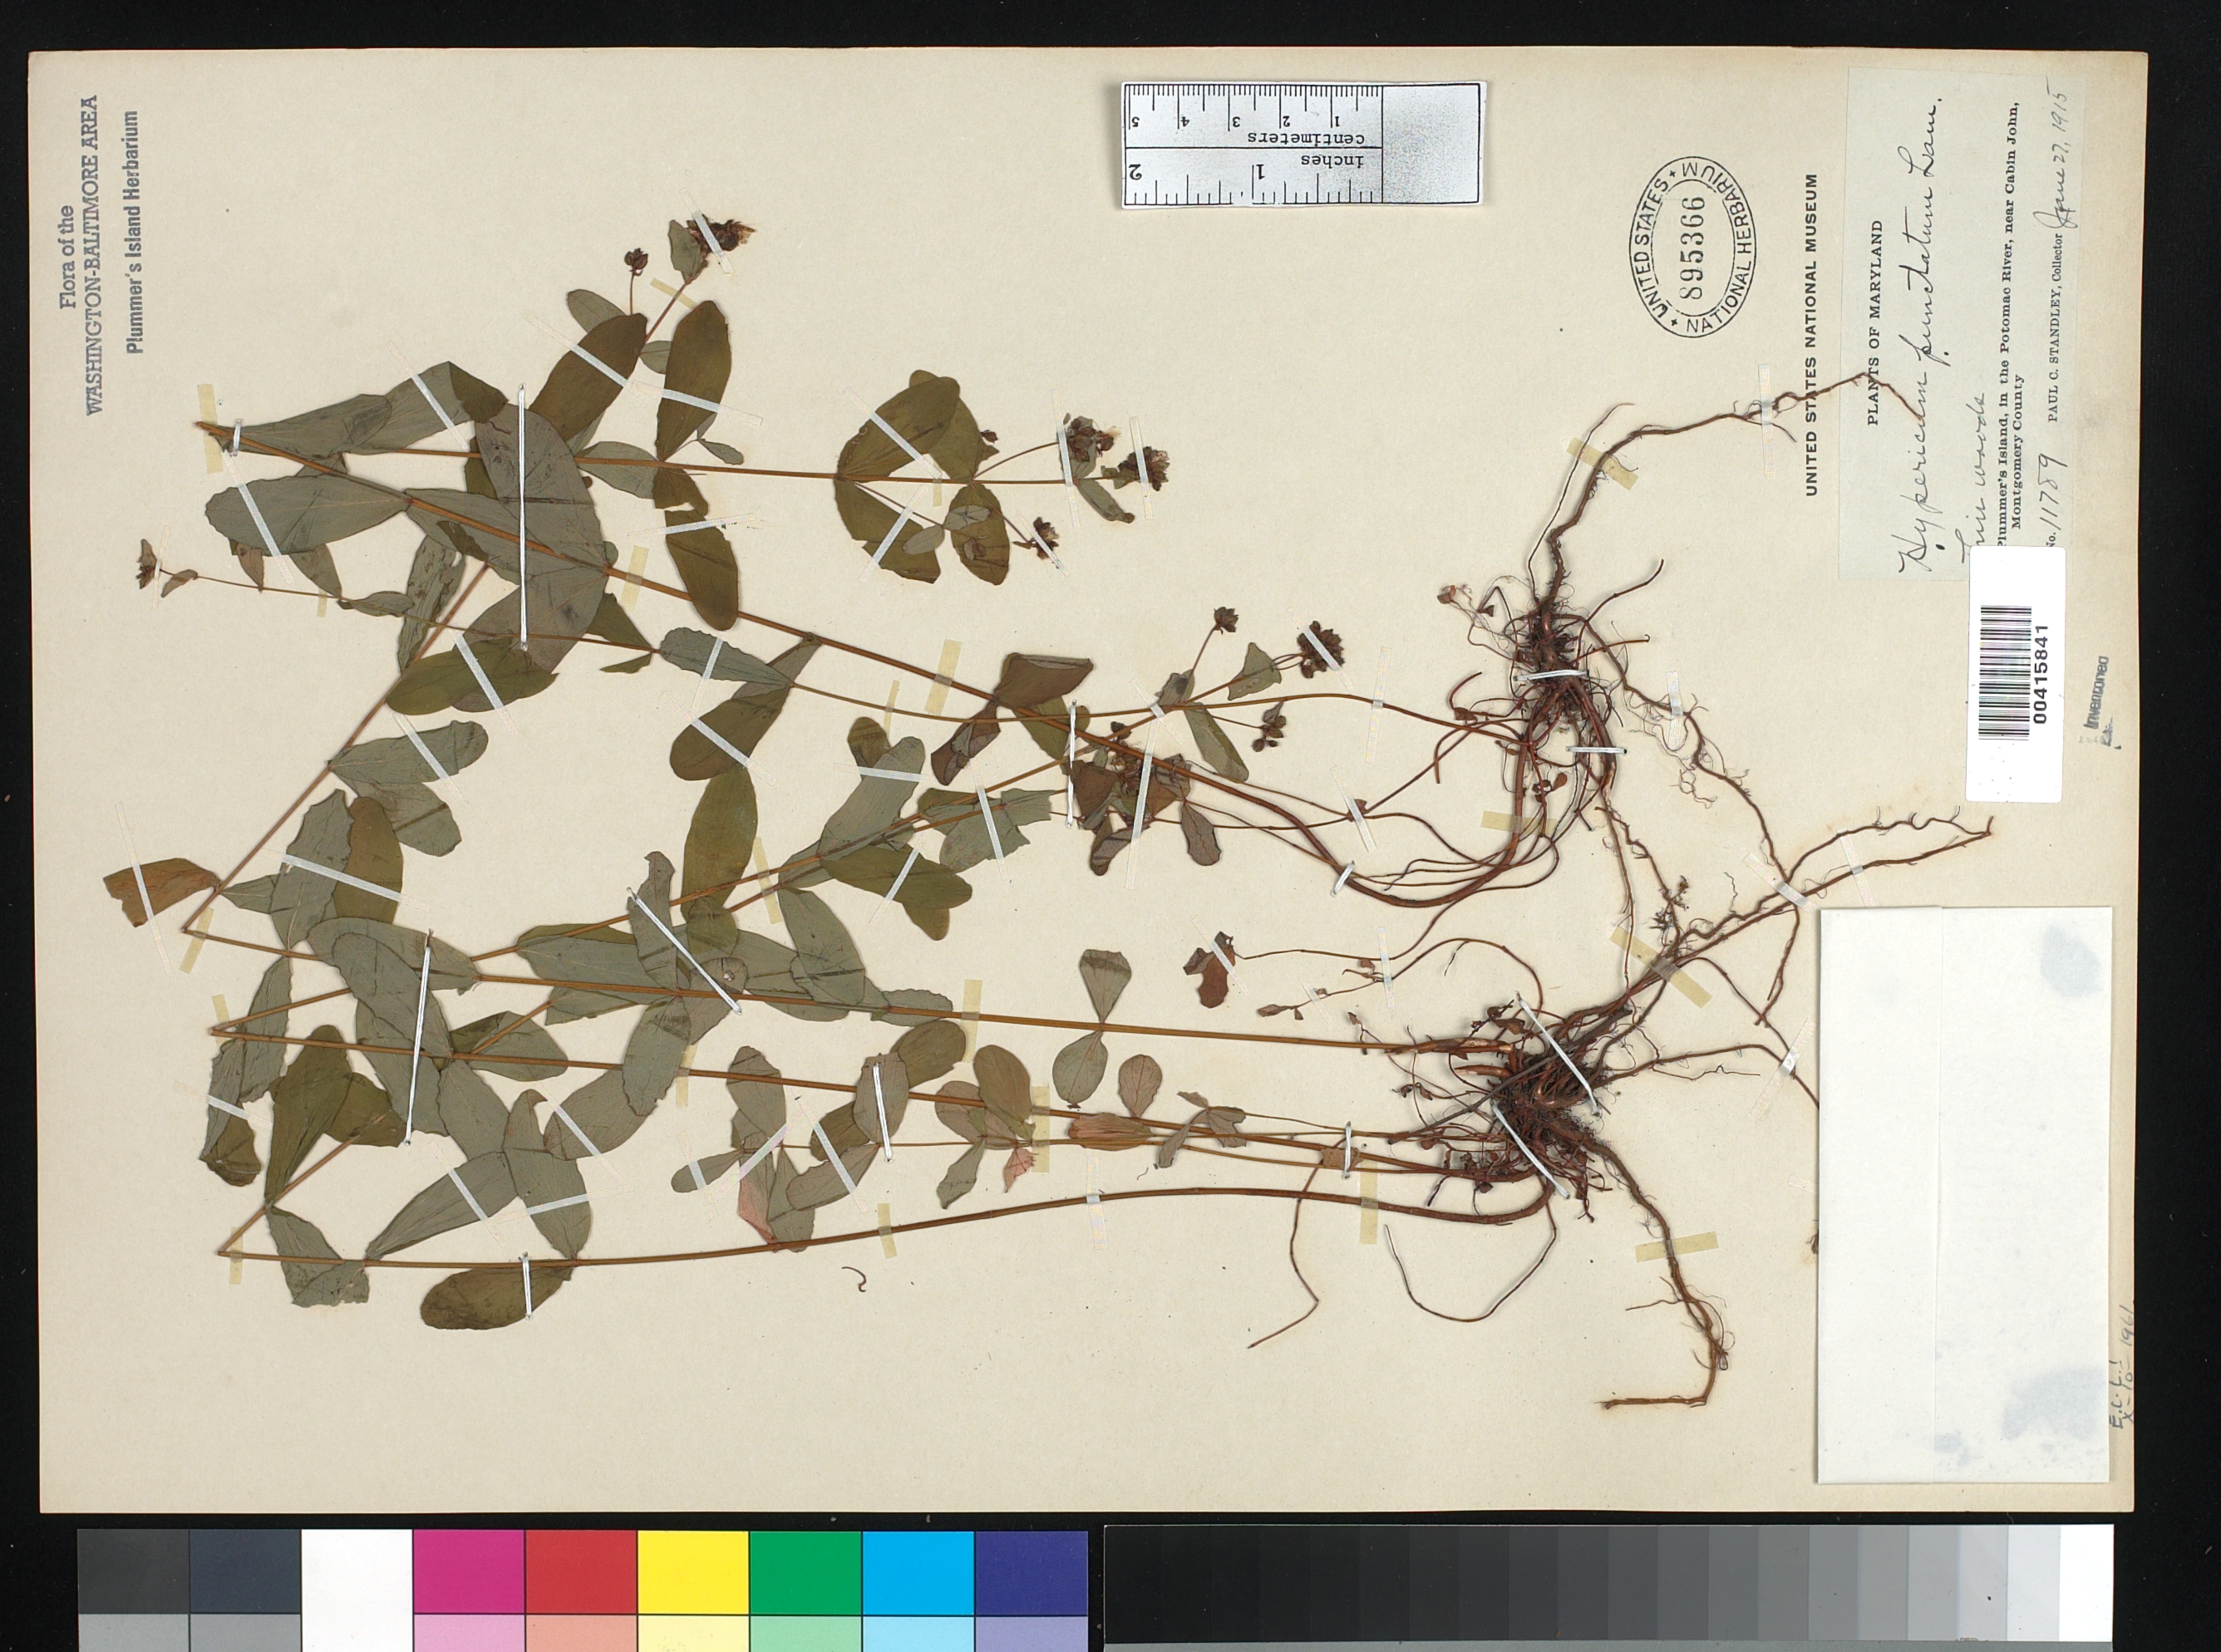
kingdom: Plantae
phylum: Tracheophyta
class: Magnoliopsida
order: Malpighiales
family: Hypericaceae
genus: Hypericum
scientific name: Hypericum punctatum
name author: Lam.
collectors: P. C. Standley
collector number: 11789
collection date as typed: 27 Jun 1915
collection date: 1915-06-27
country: United States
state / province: Maryland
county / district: Montgomery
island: Plummers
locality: Plummer's Island C. & O. Canal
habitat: Thin woods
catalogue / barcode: US 895366